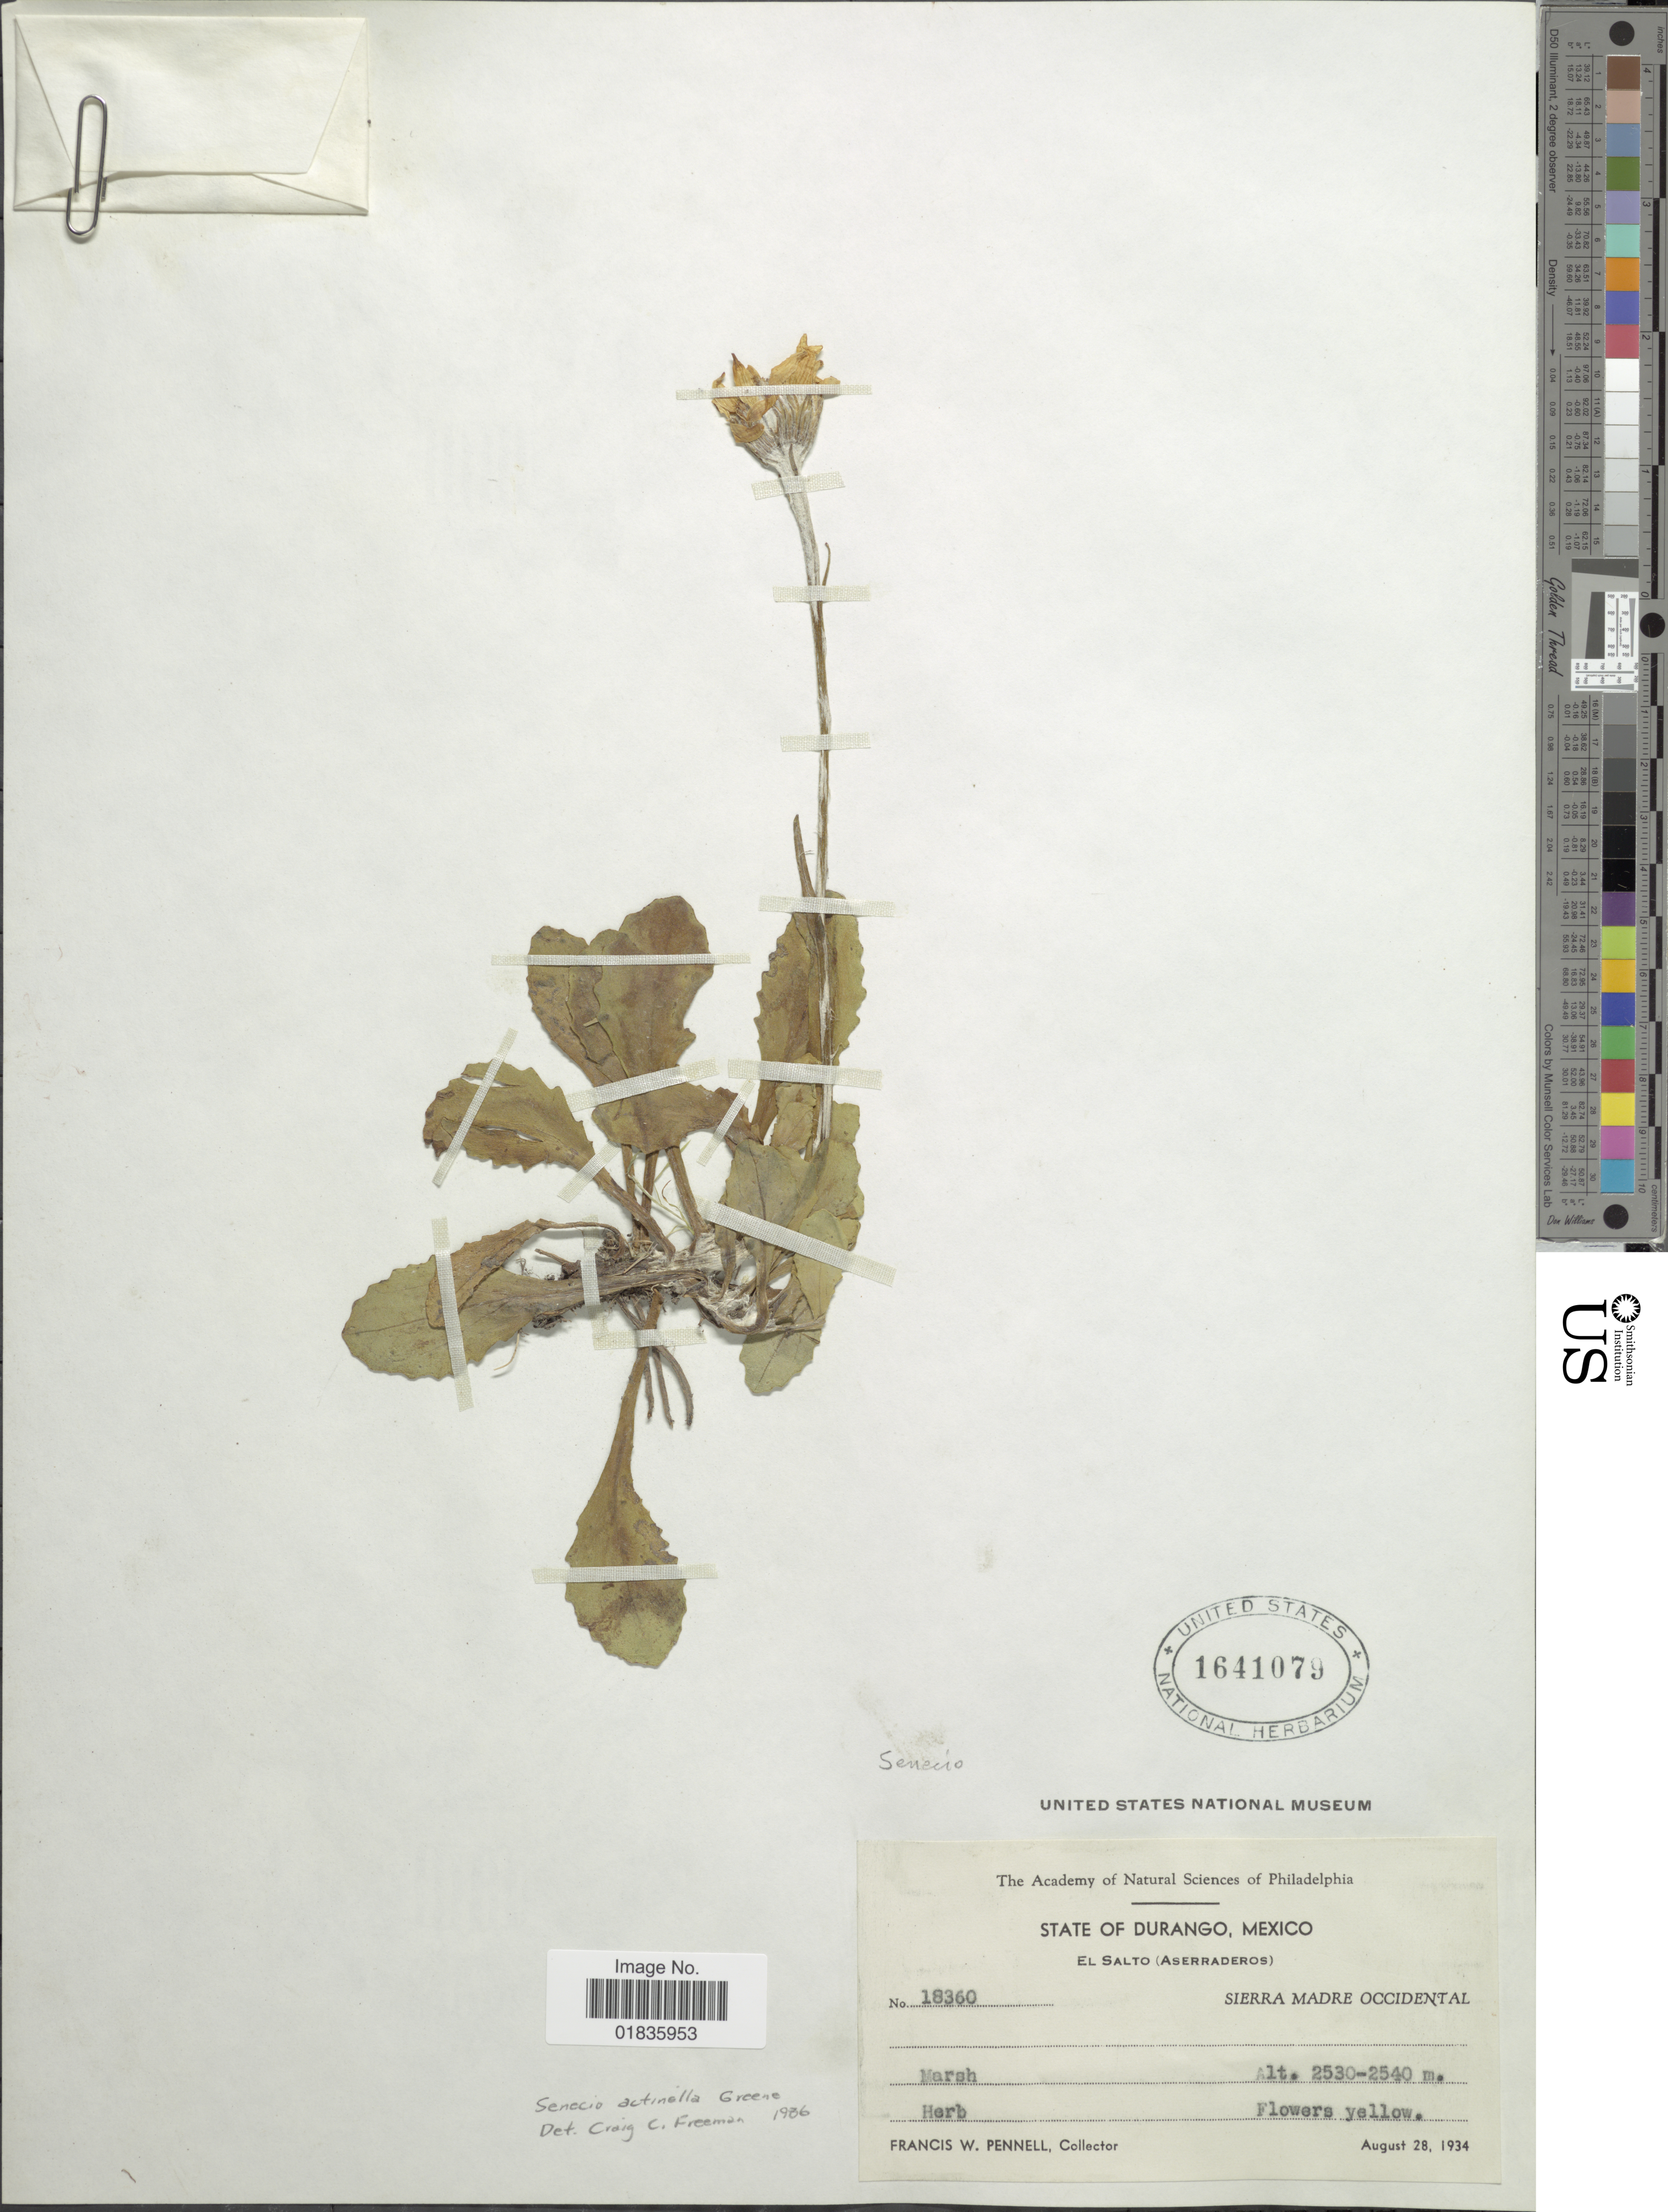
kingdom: Plantae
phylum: Tracheophyta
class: Magnoliopsida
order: Asterales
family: Asteraceae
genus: Senecio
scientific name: Senecio actinella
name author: Greene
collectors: F. W. Pennell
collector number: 18360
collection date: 1934-08-28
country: Mexico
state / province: Durango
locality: El Salto (Aserraderos), Sierra Madre Occidental, marsh.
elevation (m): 2530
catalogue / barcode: US 1641079